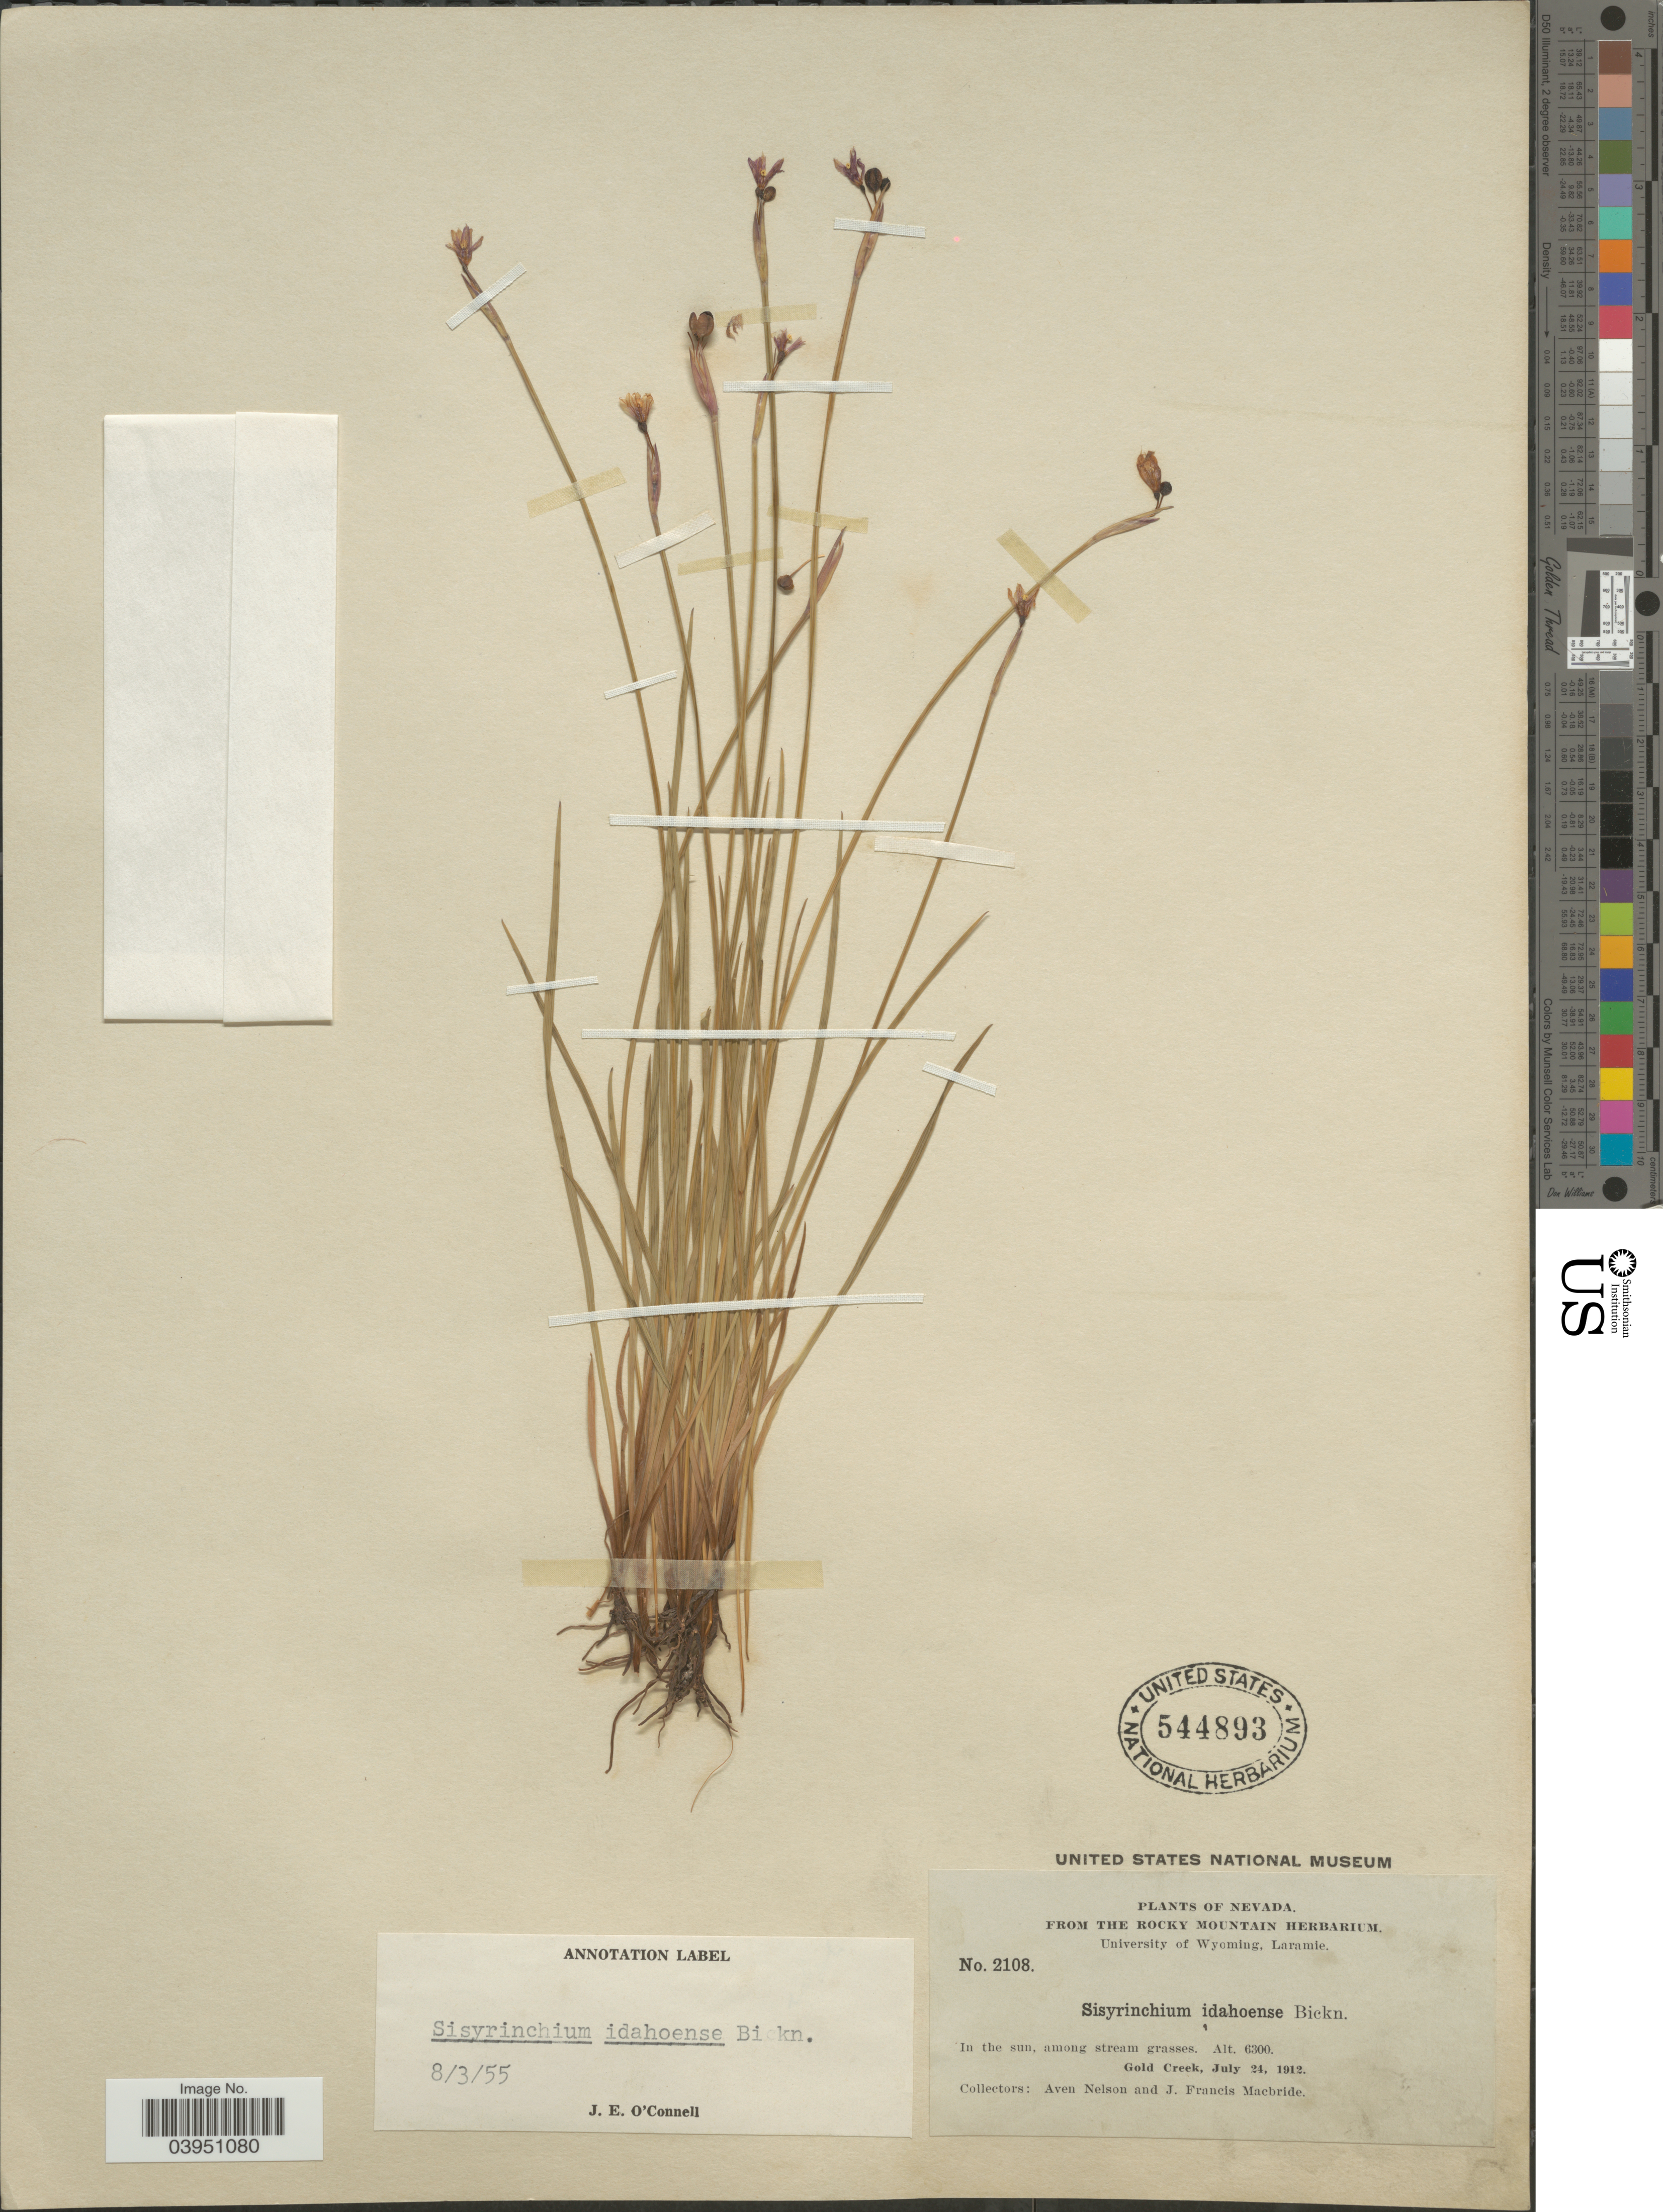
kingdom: Plantae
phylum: Tracheophyta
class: Liliopsida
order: Asparagales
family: Iridaceae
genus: Sisyrinchium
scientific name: Sisyrinchium idahoense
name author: E.P. Bicknell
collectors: A. Nelson & J. F. Macbride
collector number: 2108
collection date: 1912-07-24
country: United States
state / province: Nevada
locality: In the sun, among stream grasses. Gold Creek.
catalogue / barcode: US 544893